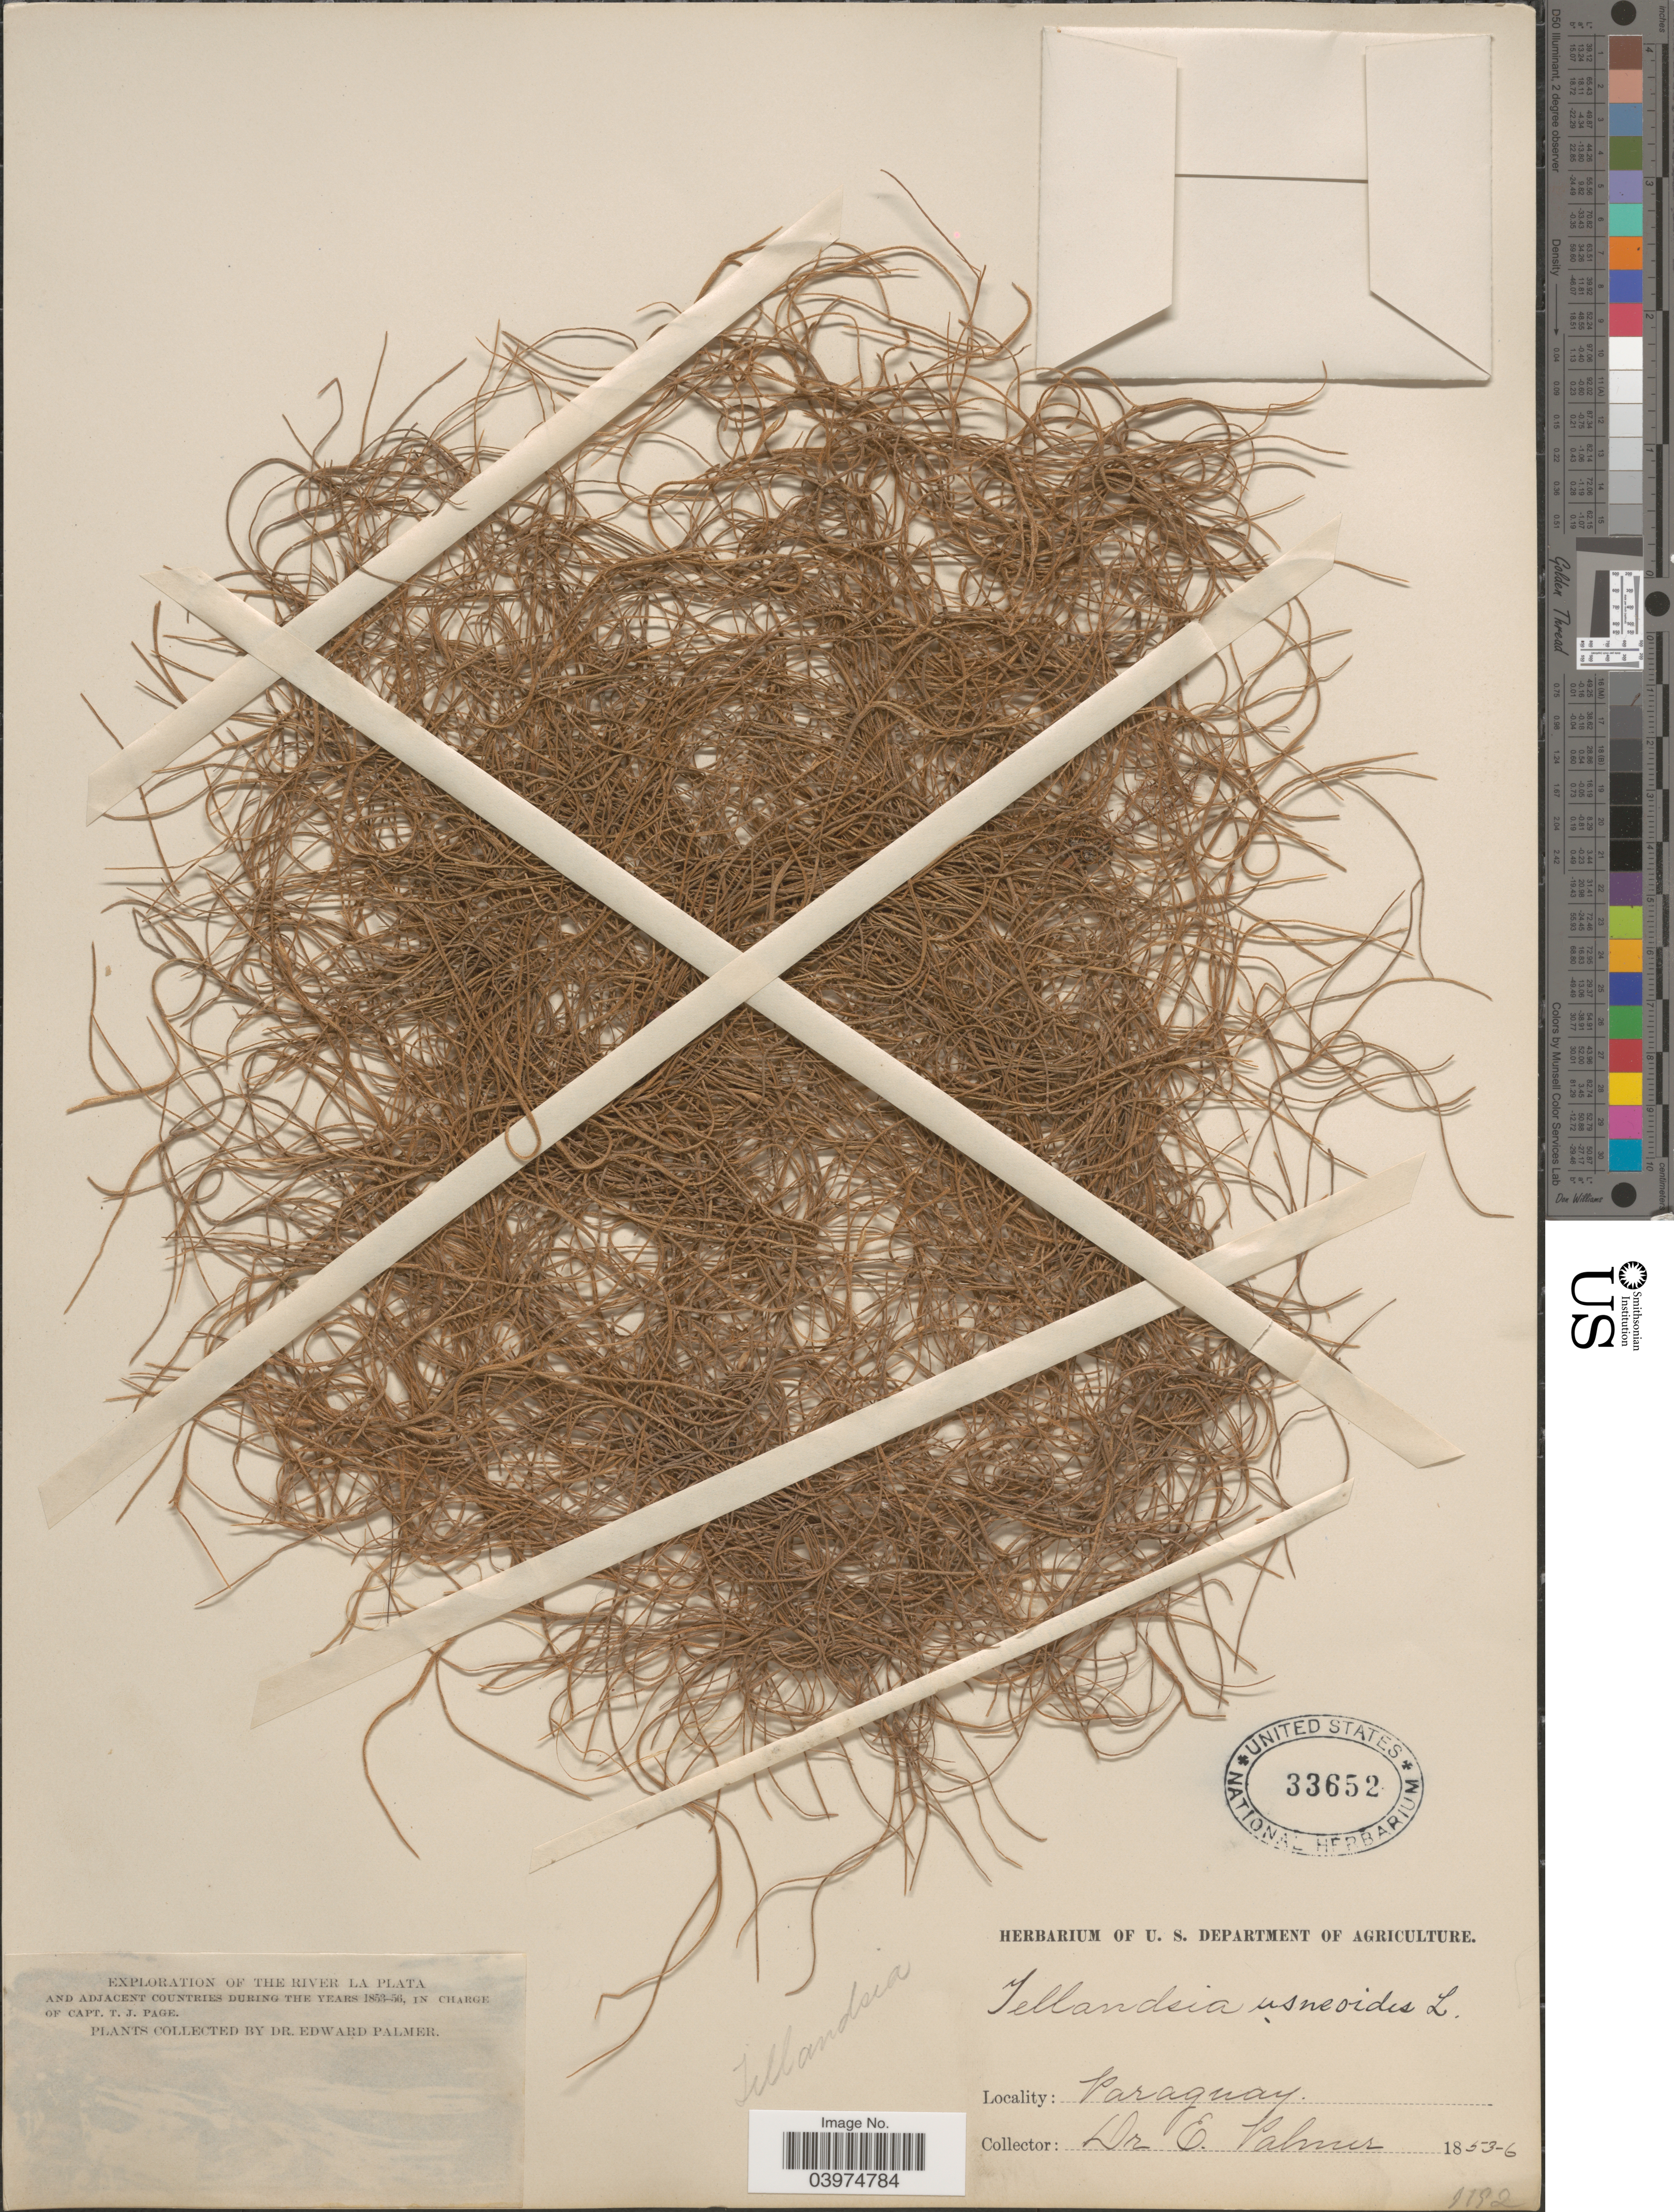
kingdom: Plantae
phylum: Tracheophyta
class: Liliopsida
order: Poales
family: Bromeliaceae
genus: Tillandsia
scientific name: Tillandsia usneoides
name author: (L.) L.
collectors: E. Palmer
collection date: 1853/1856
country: Paraguay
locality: Exploration of the river La Plata and adjacent countries.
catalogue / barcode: US 33652